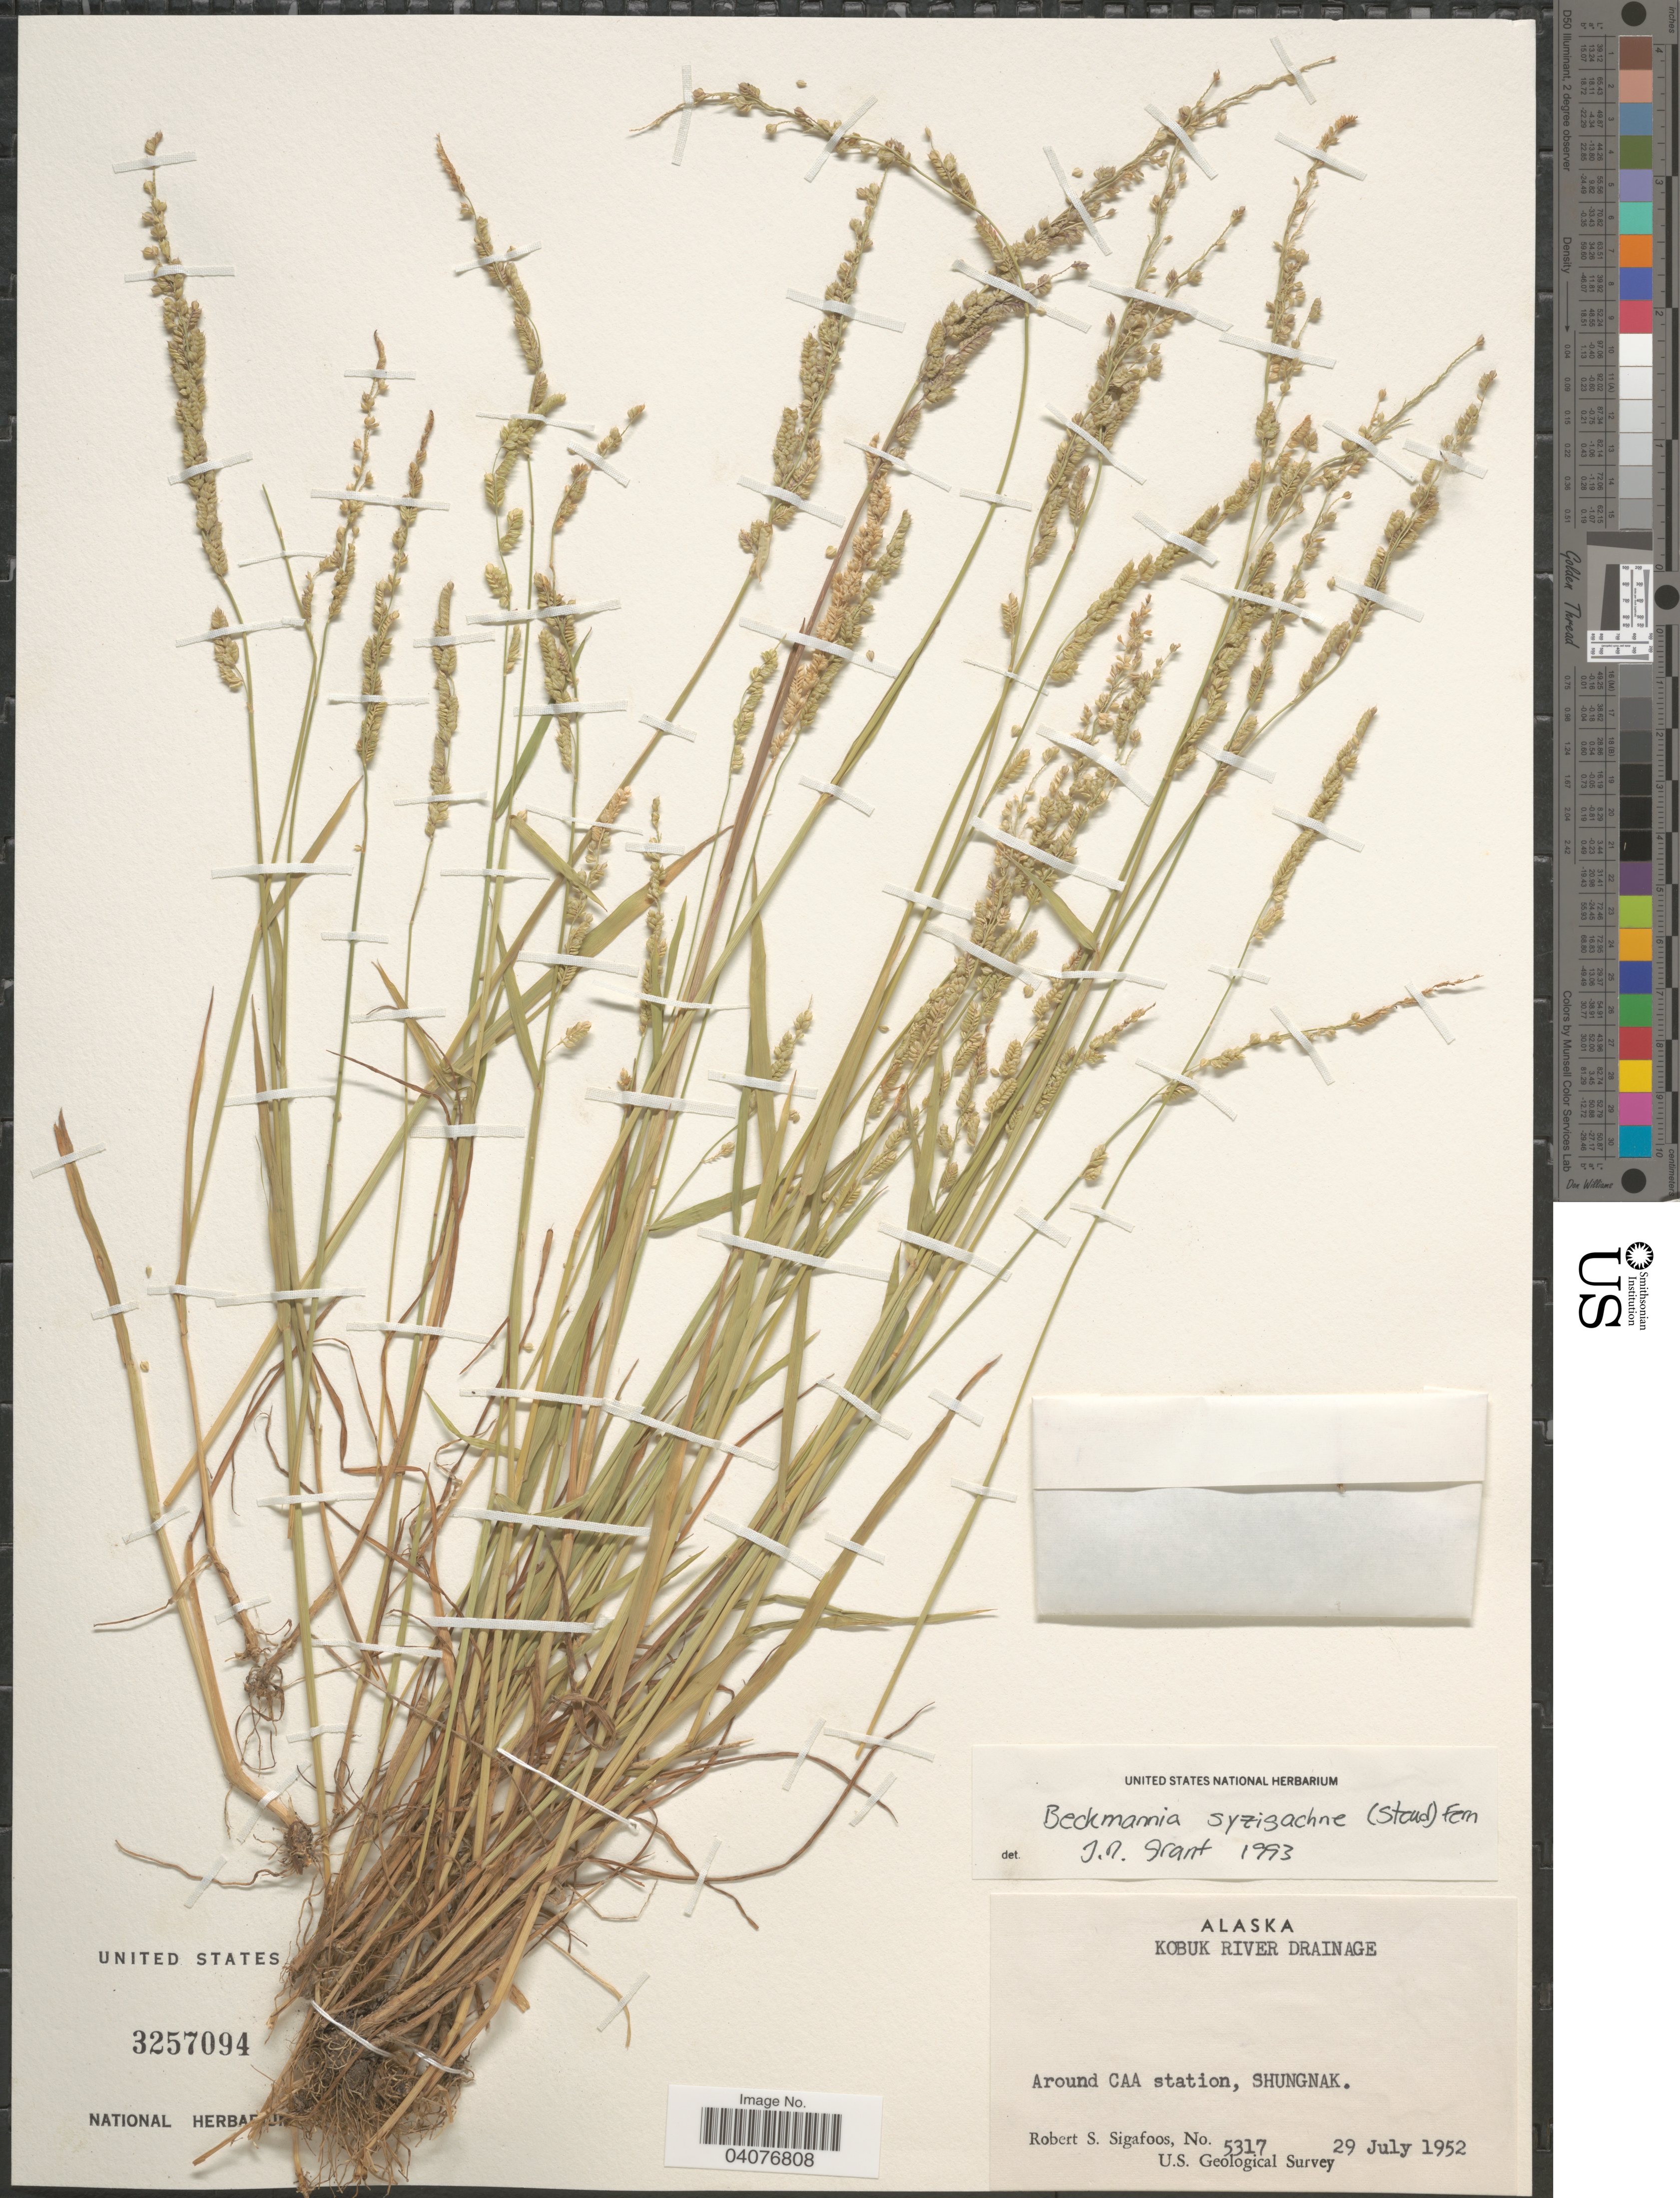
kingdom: Plantae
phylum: Tracheophyta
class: Liliopsida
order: Poales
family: Poaceae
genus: Beckmannia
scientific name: Beckmannia syzigachne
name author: (Steud.) Fernald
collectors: R. Sigafoos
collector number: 5317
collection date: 1952-07-29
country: United States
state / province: Alaska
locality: Kobuk River Drainage. Around CAA station, Shungnak. U.S. Geological Survey.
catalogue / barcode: US 3257094